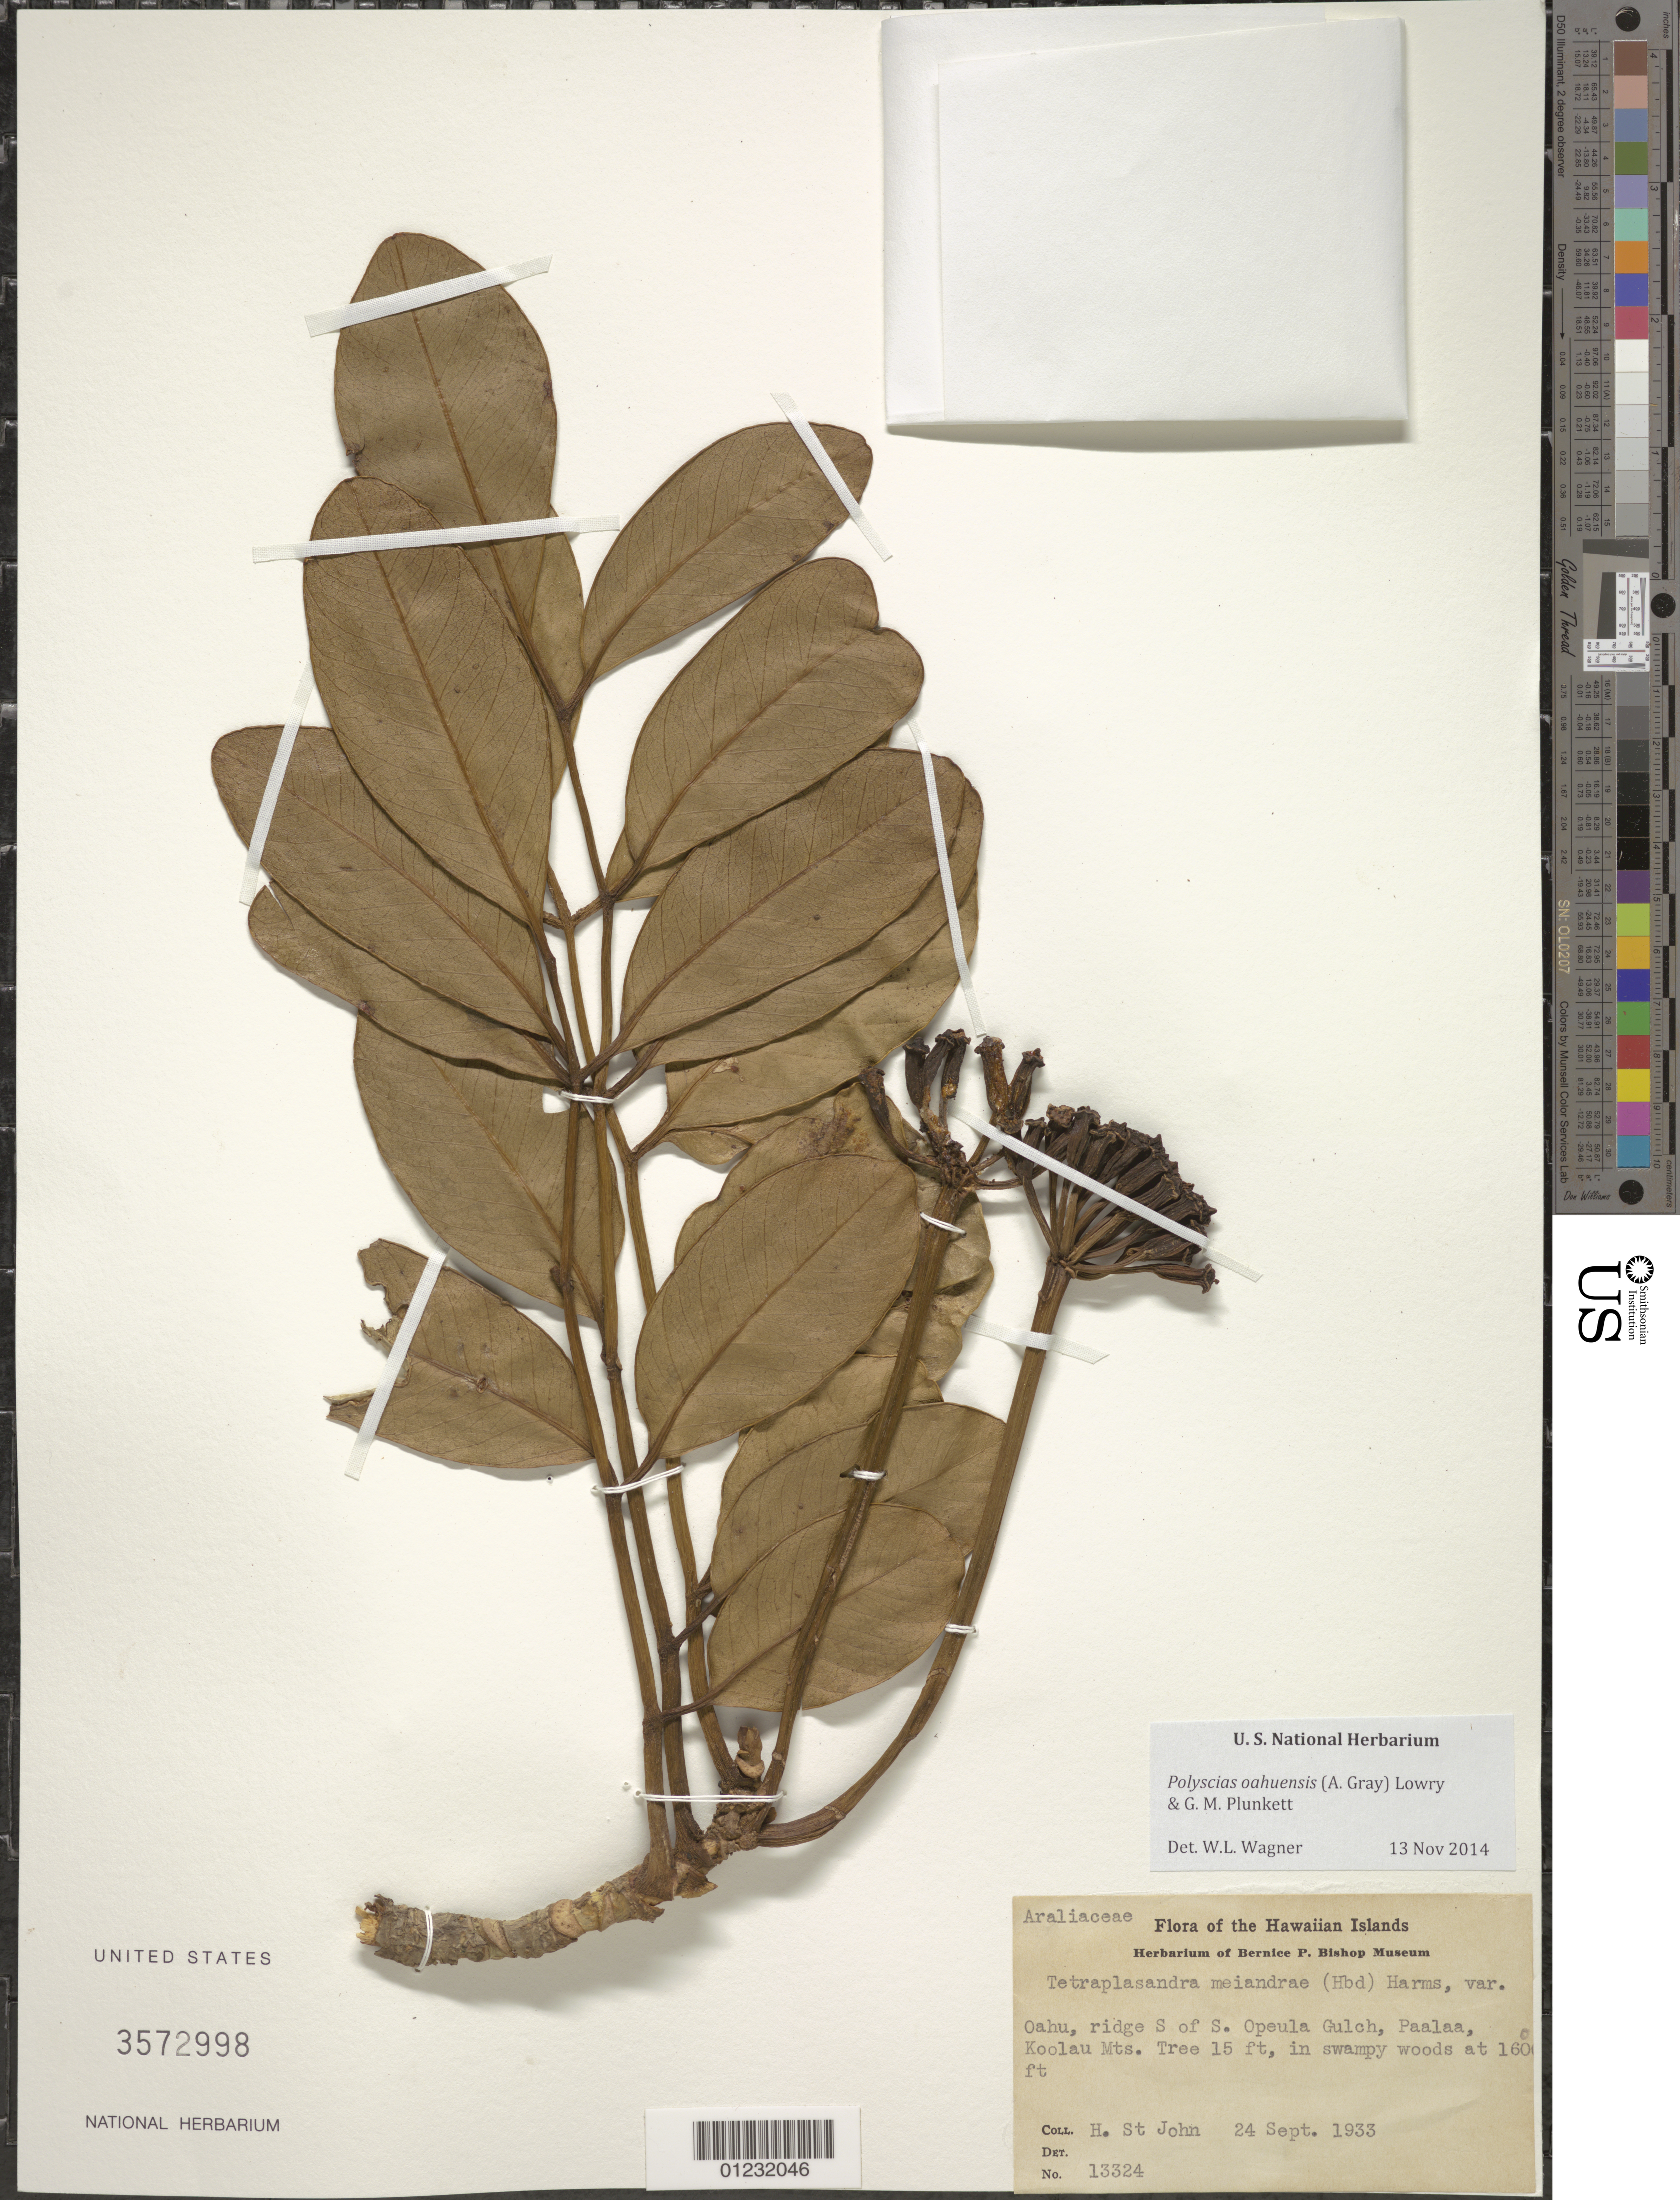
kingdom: Plantae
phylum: Tracheophyta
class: Magnoliopsida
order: Apiales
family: Araliaceae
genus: Polyscias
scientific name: Polyscias oahuensis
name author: (A. Gray) Lowry & G. M. Plunkett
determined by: Wagner, W. L., (BOT), Smithsonian Institution - National Museum of Natural History (UNITED STATES)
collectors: H. St. John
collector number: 13324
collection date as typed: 24 Sep 1933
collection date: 1933-09-24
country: United States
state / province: Hawaii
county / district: Honolulu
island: Oahu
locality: Ridge S of S Opaeula Gulch, Paalaa, Koolau Mts.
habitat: In swampy woods.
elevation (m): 488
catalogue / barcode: US 3572998